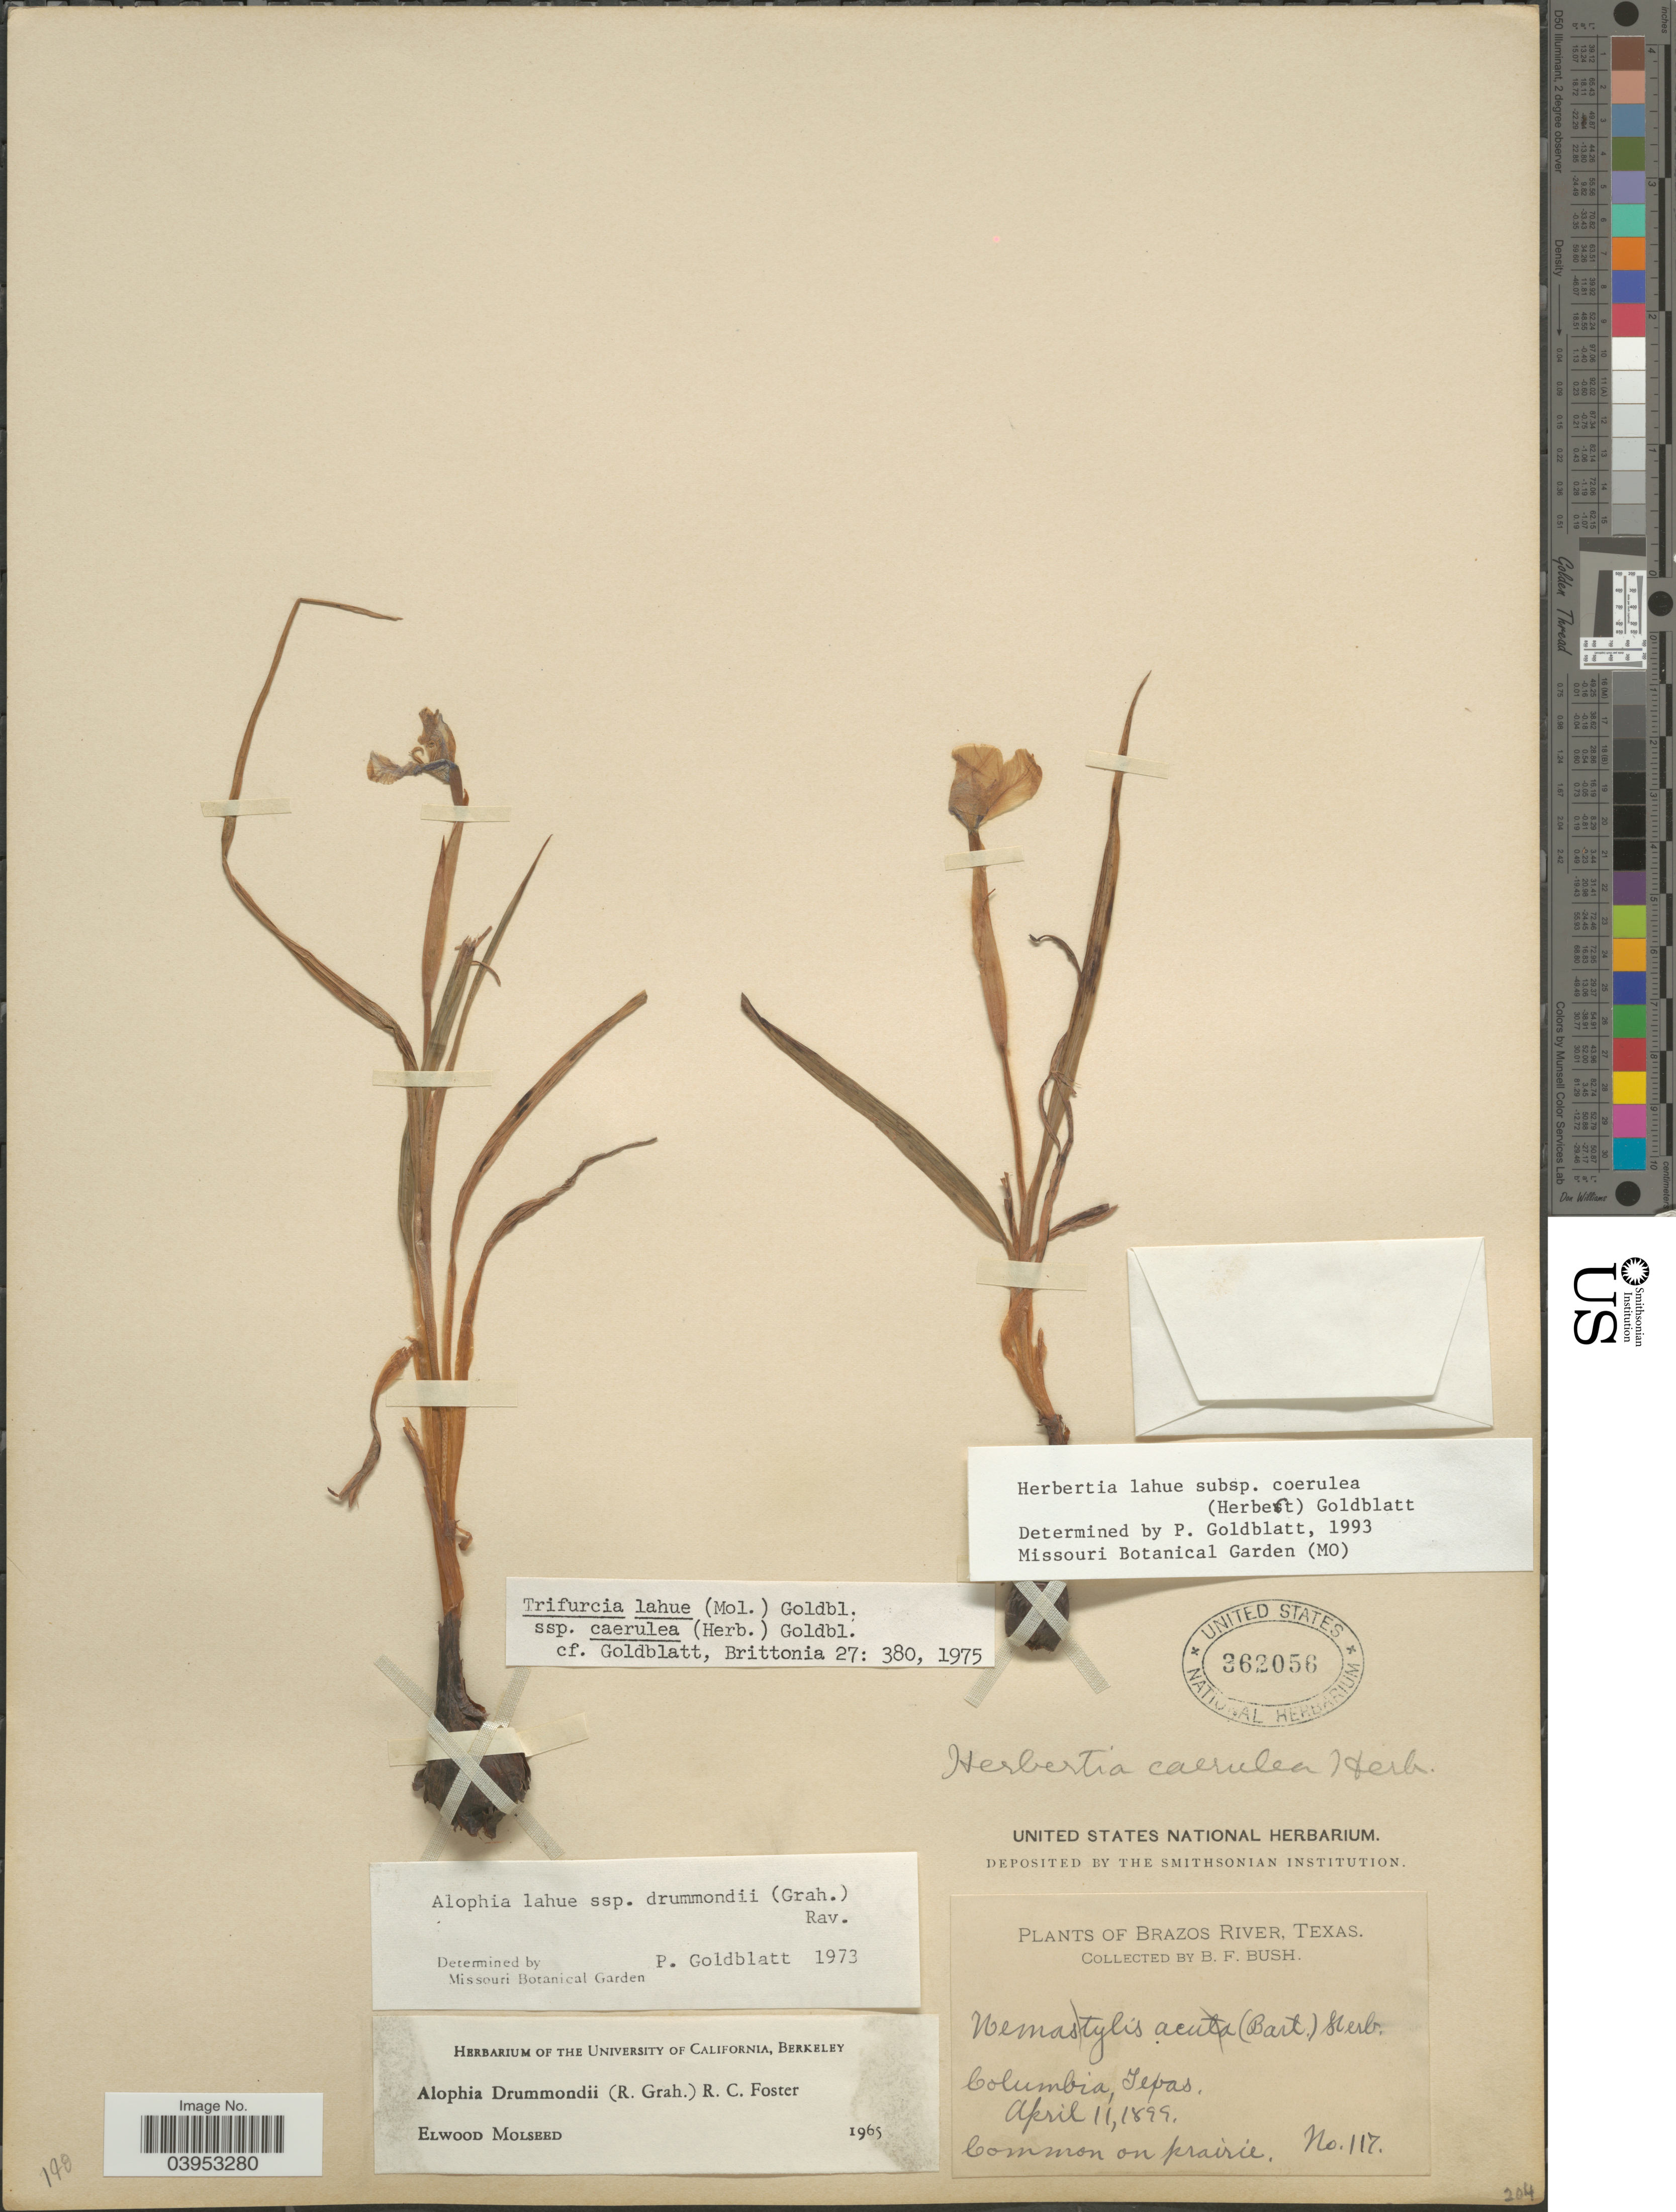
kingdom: Plantae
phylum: Tracheophyta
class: Liliopsida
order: Asparagales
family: Iridaceae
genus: Herbertia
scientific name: Herbertia lahue subsp. caerulea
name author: (Herb.) Goldblatt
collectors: B. F. Bush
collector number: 117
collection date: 1899-04-11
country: United States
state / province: Texas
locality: Brazos River. Columbia.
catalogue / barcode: US 362056